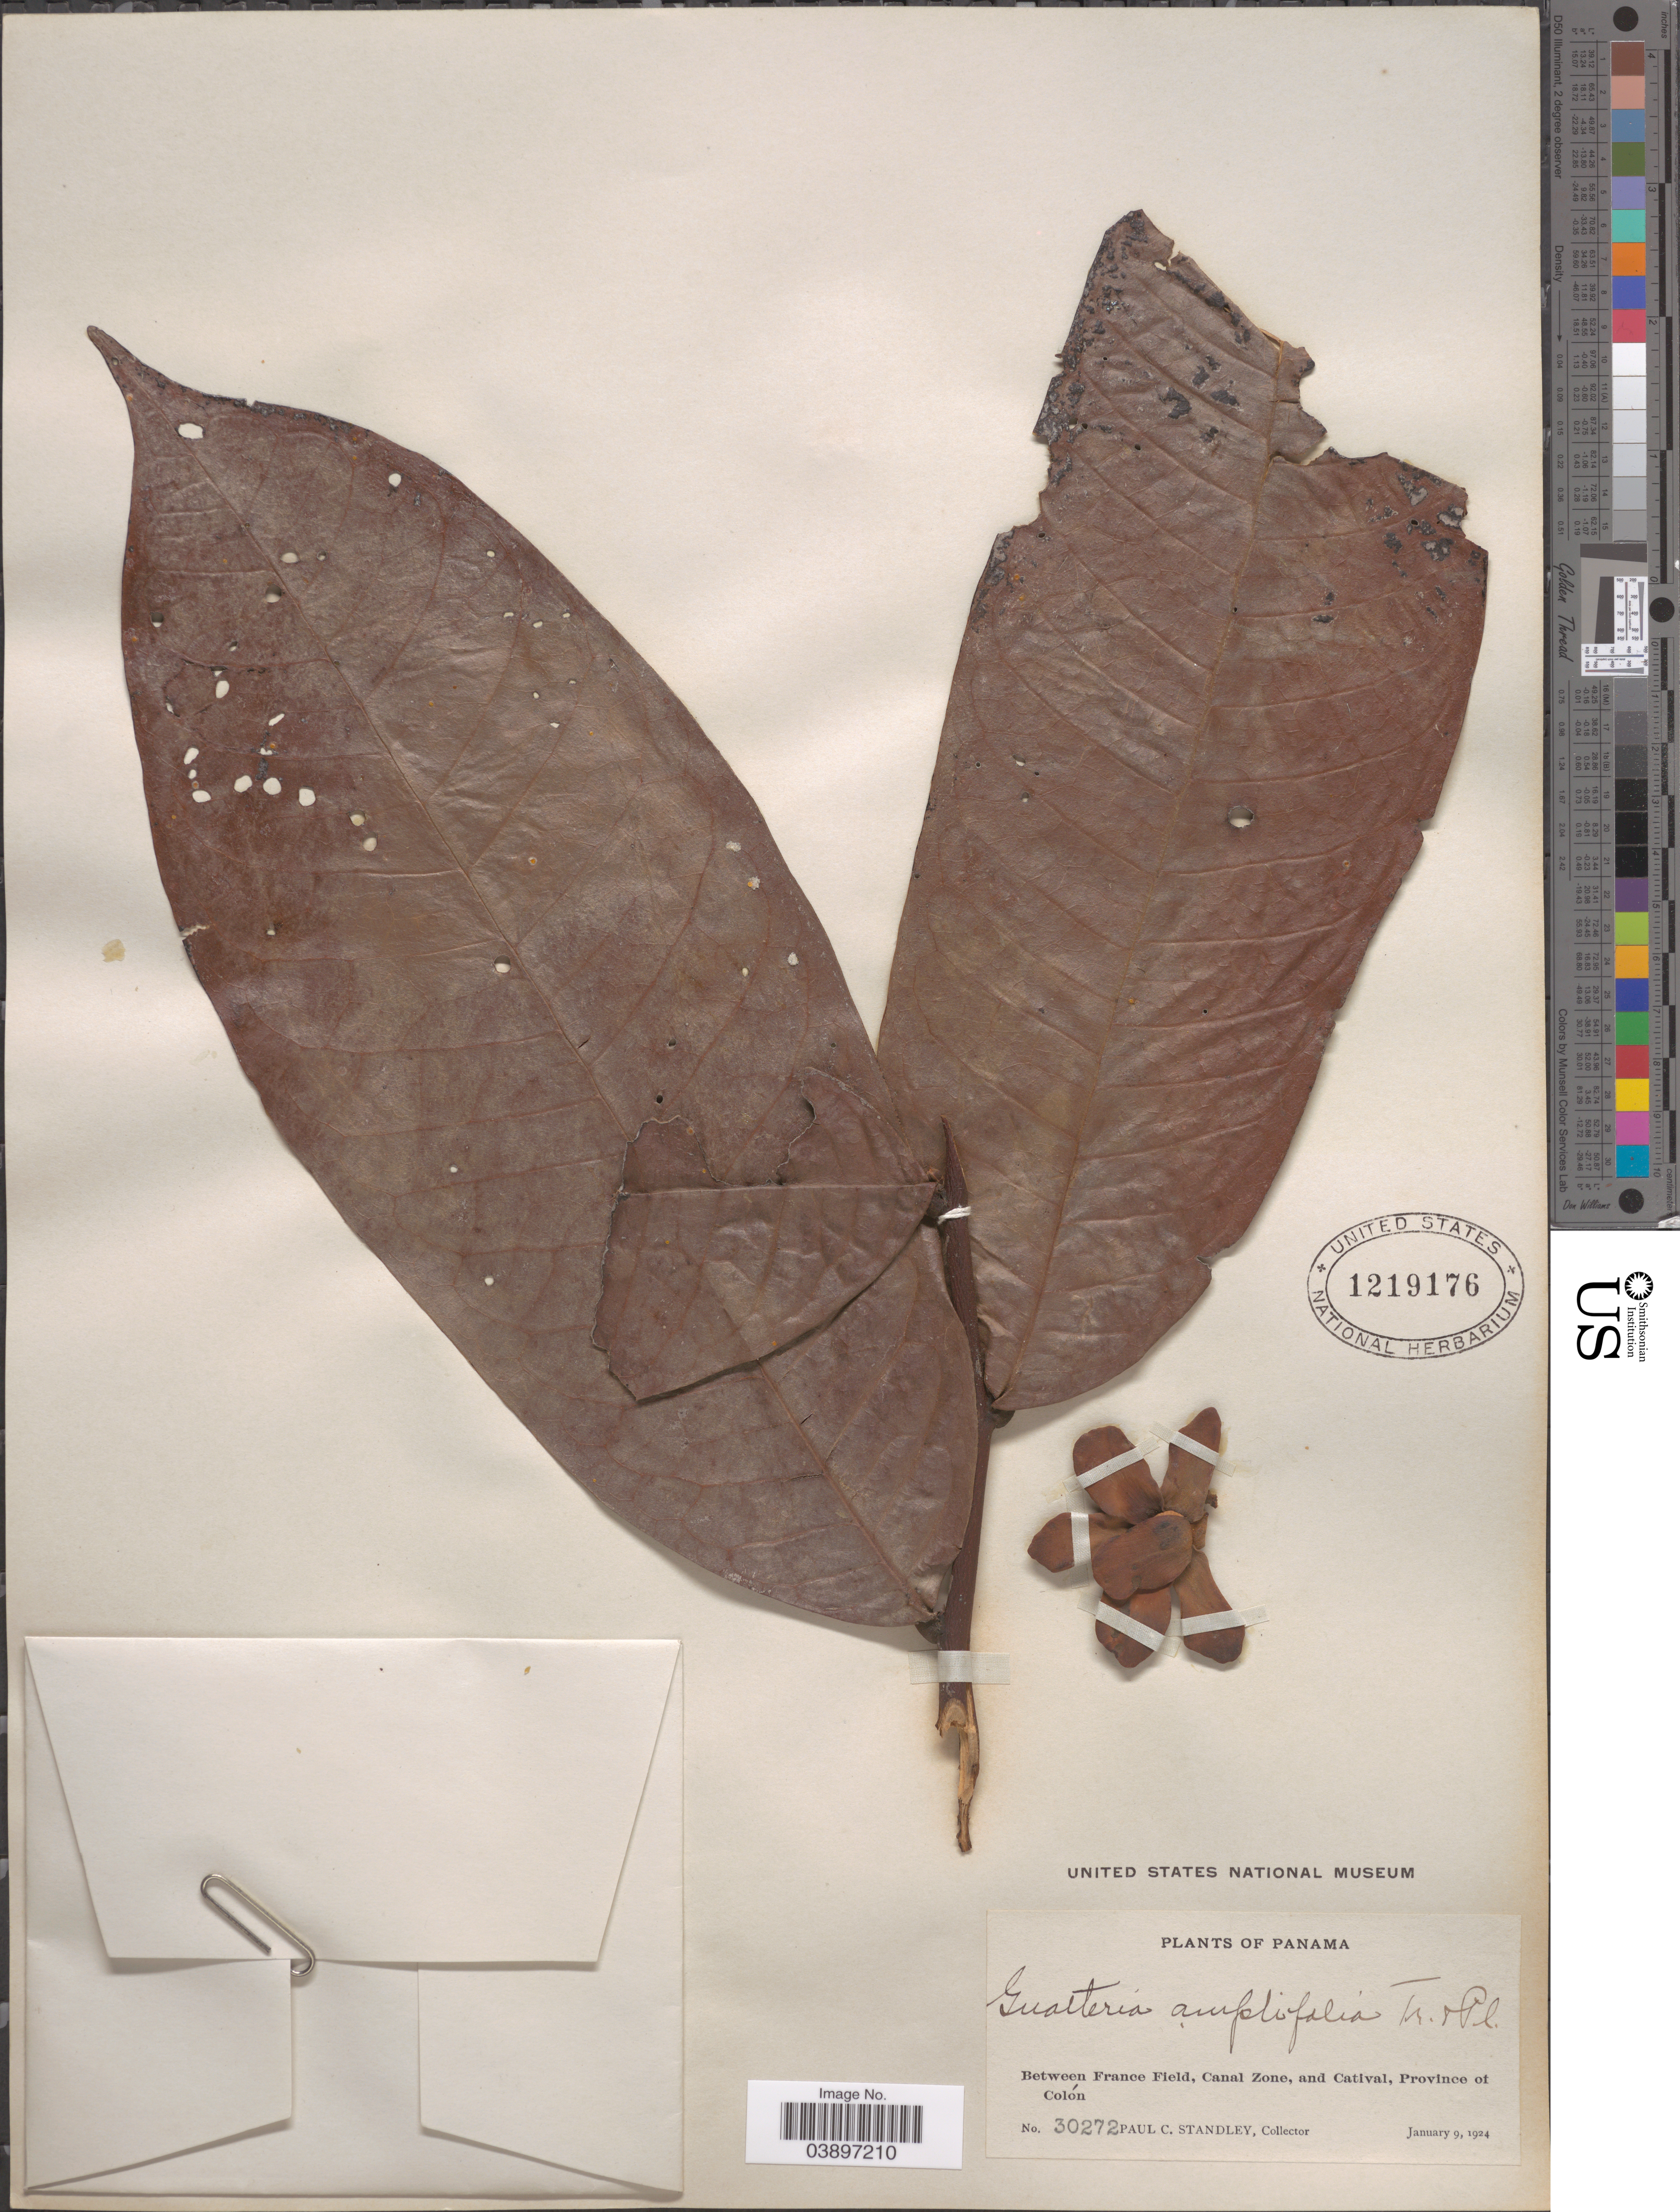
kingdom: Plantae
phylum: Tracheophyta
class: Magnoliopsida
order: Magnoliales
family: Annonaceae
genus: Guatteria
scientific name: Guatteria amplifolia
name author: Triana & Planch.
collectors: P. C. Standley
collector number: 30272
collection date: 1924-01-09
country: Panama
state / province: Colón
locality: Between France Field, Canal Zone, and Catival, Province of Colón.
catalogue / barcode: US 1219176